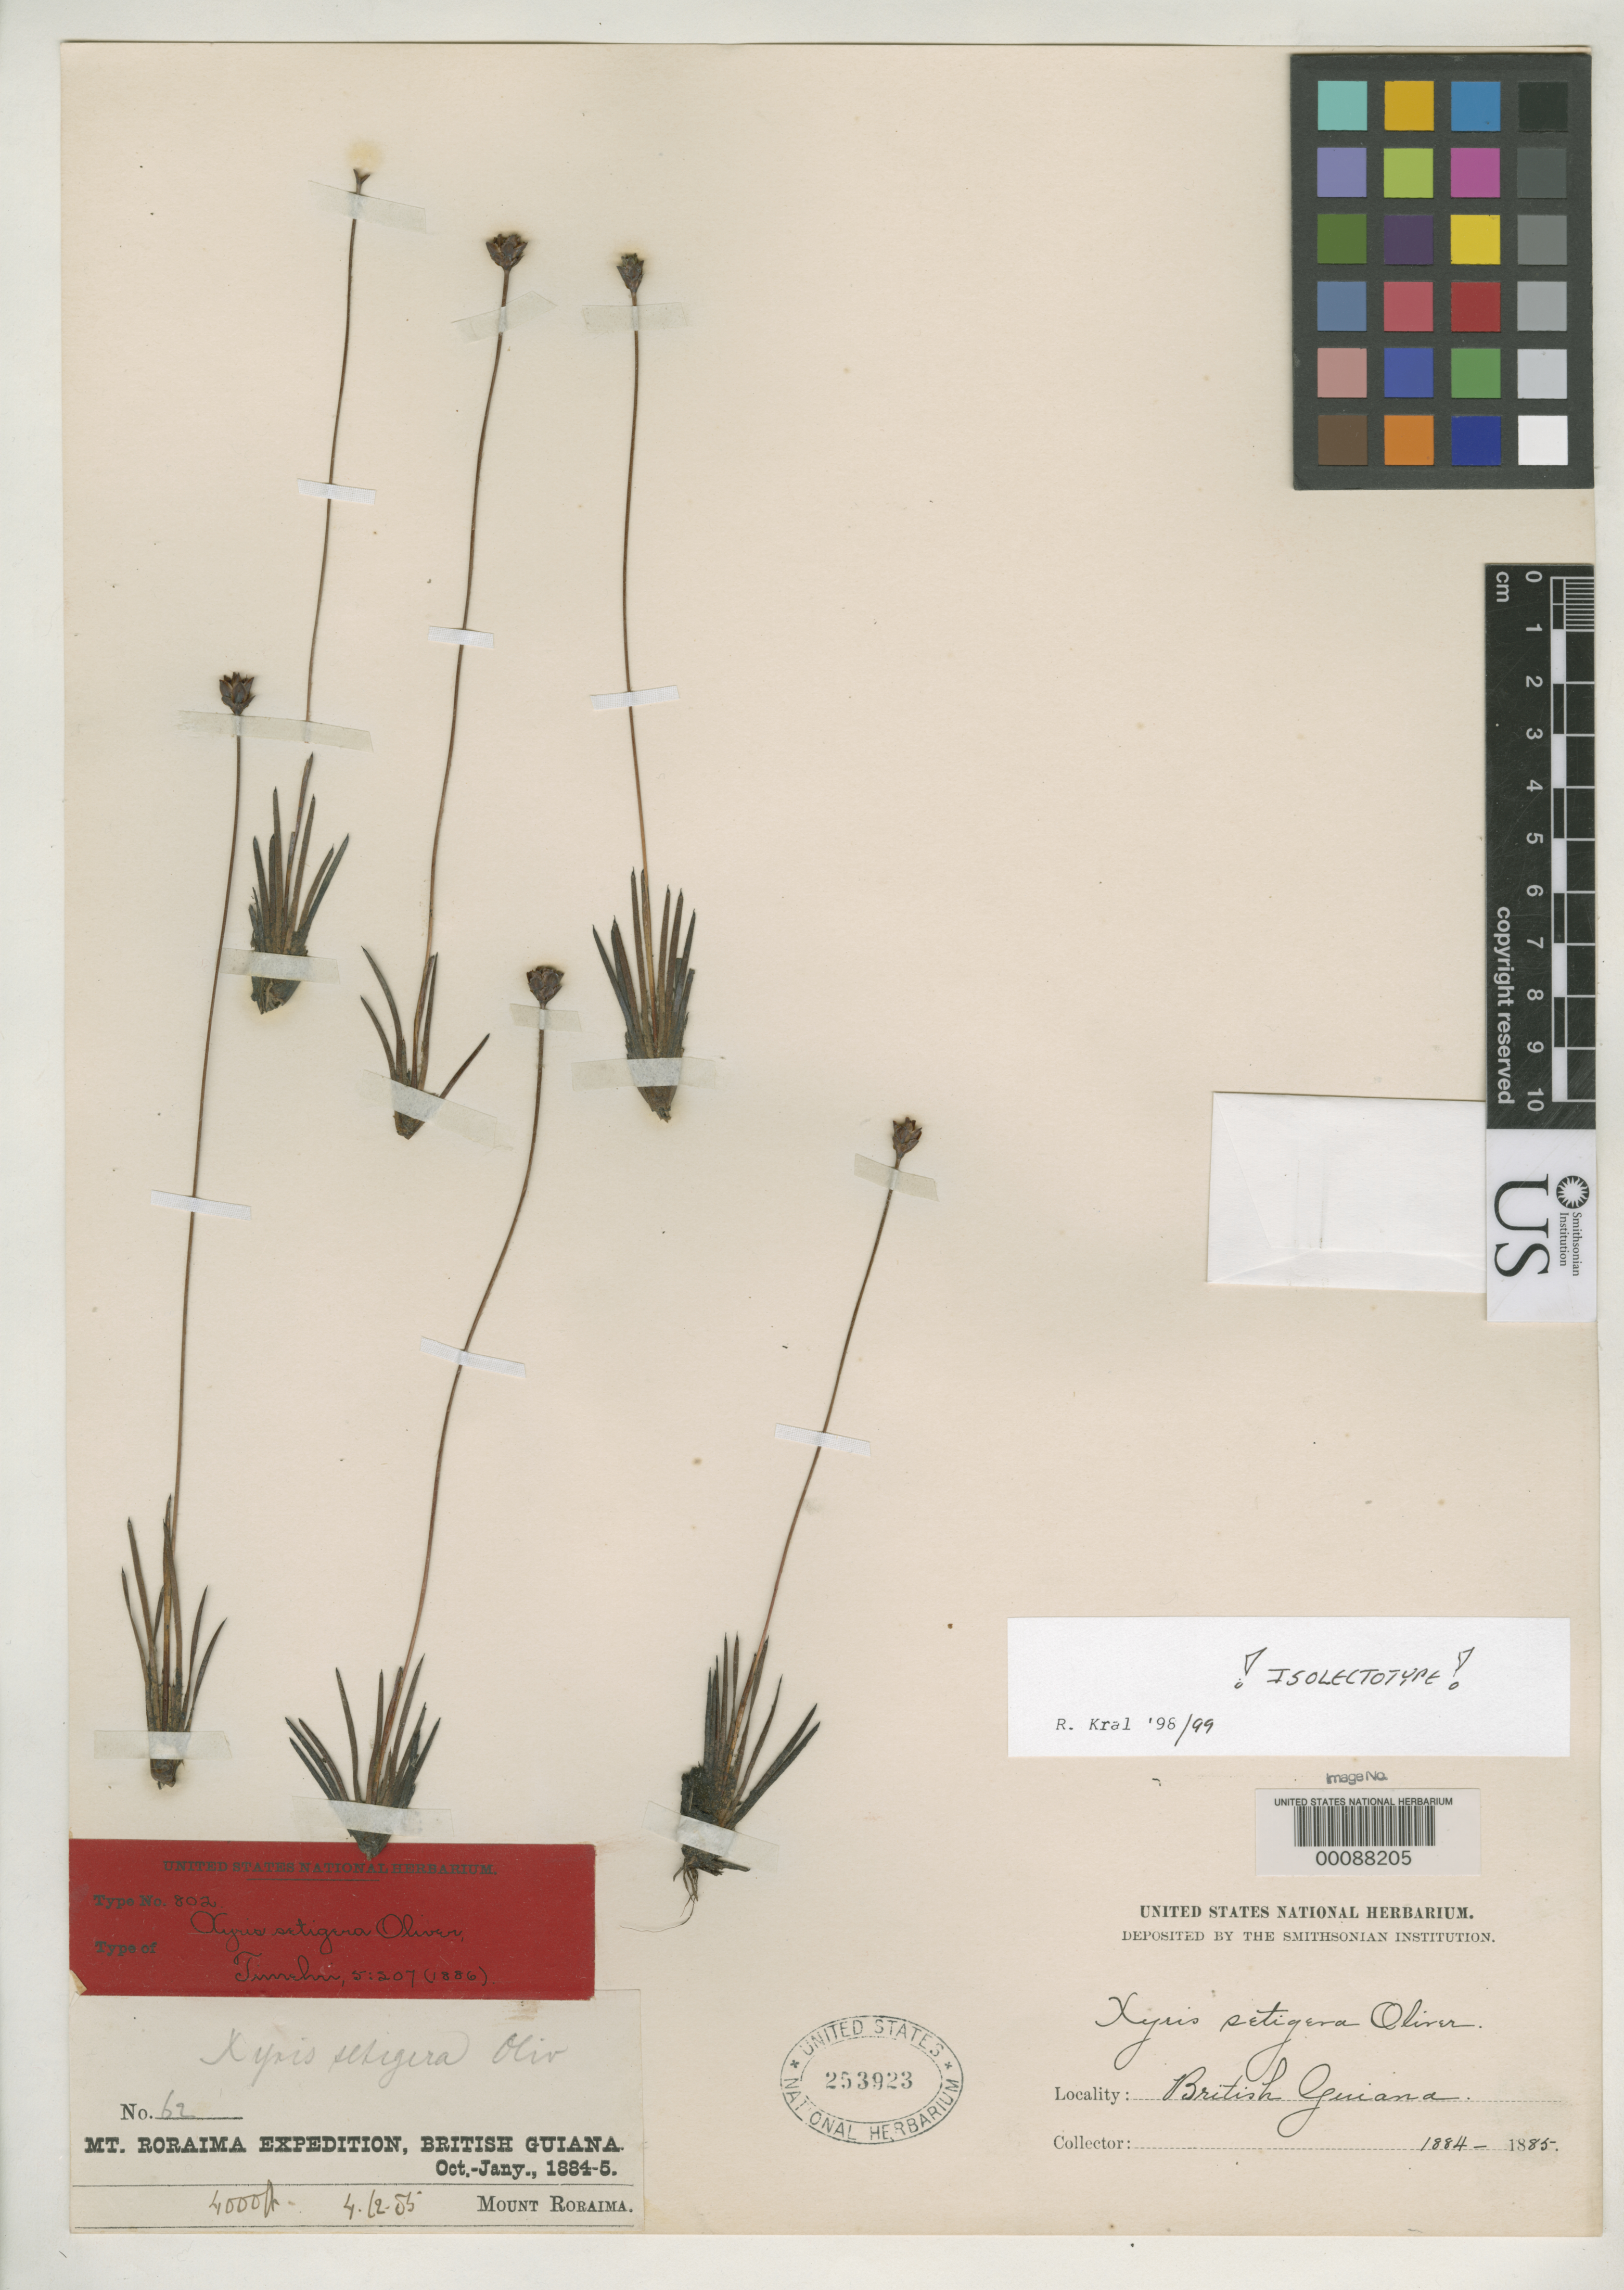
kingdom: Plantae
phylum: Tracheophyta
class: Liliopsida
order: Poales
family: Xyridaceae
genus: Xyris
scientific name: Xyris setigera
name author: Oliv.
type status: Isotype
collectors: E. F. im Thurn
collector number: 62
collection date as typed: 04 Dec 1885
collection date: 1885-12-04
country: Guyana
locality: Mount Roraima.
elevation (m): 1219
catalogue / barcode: US 253923